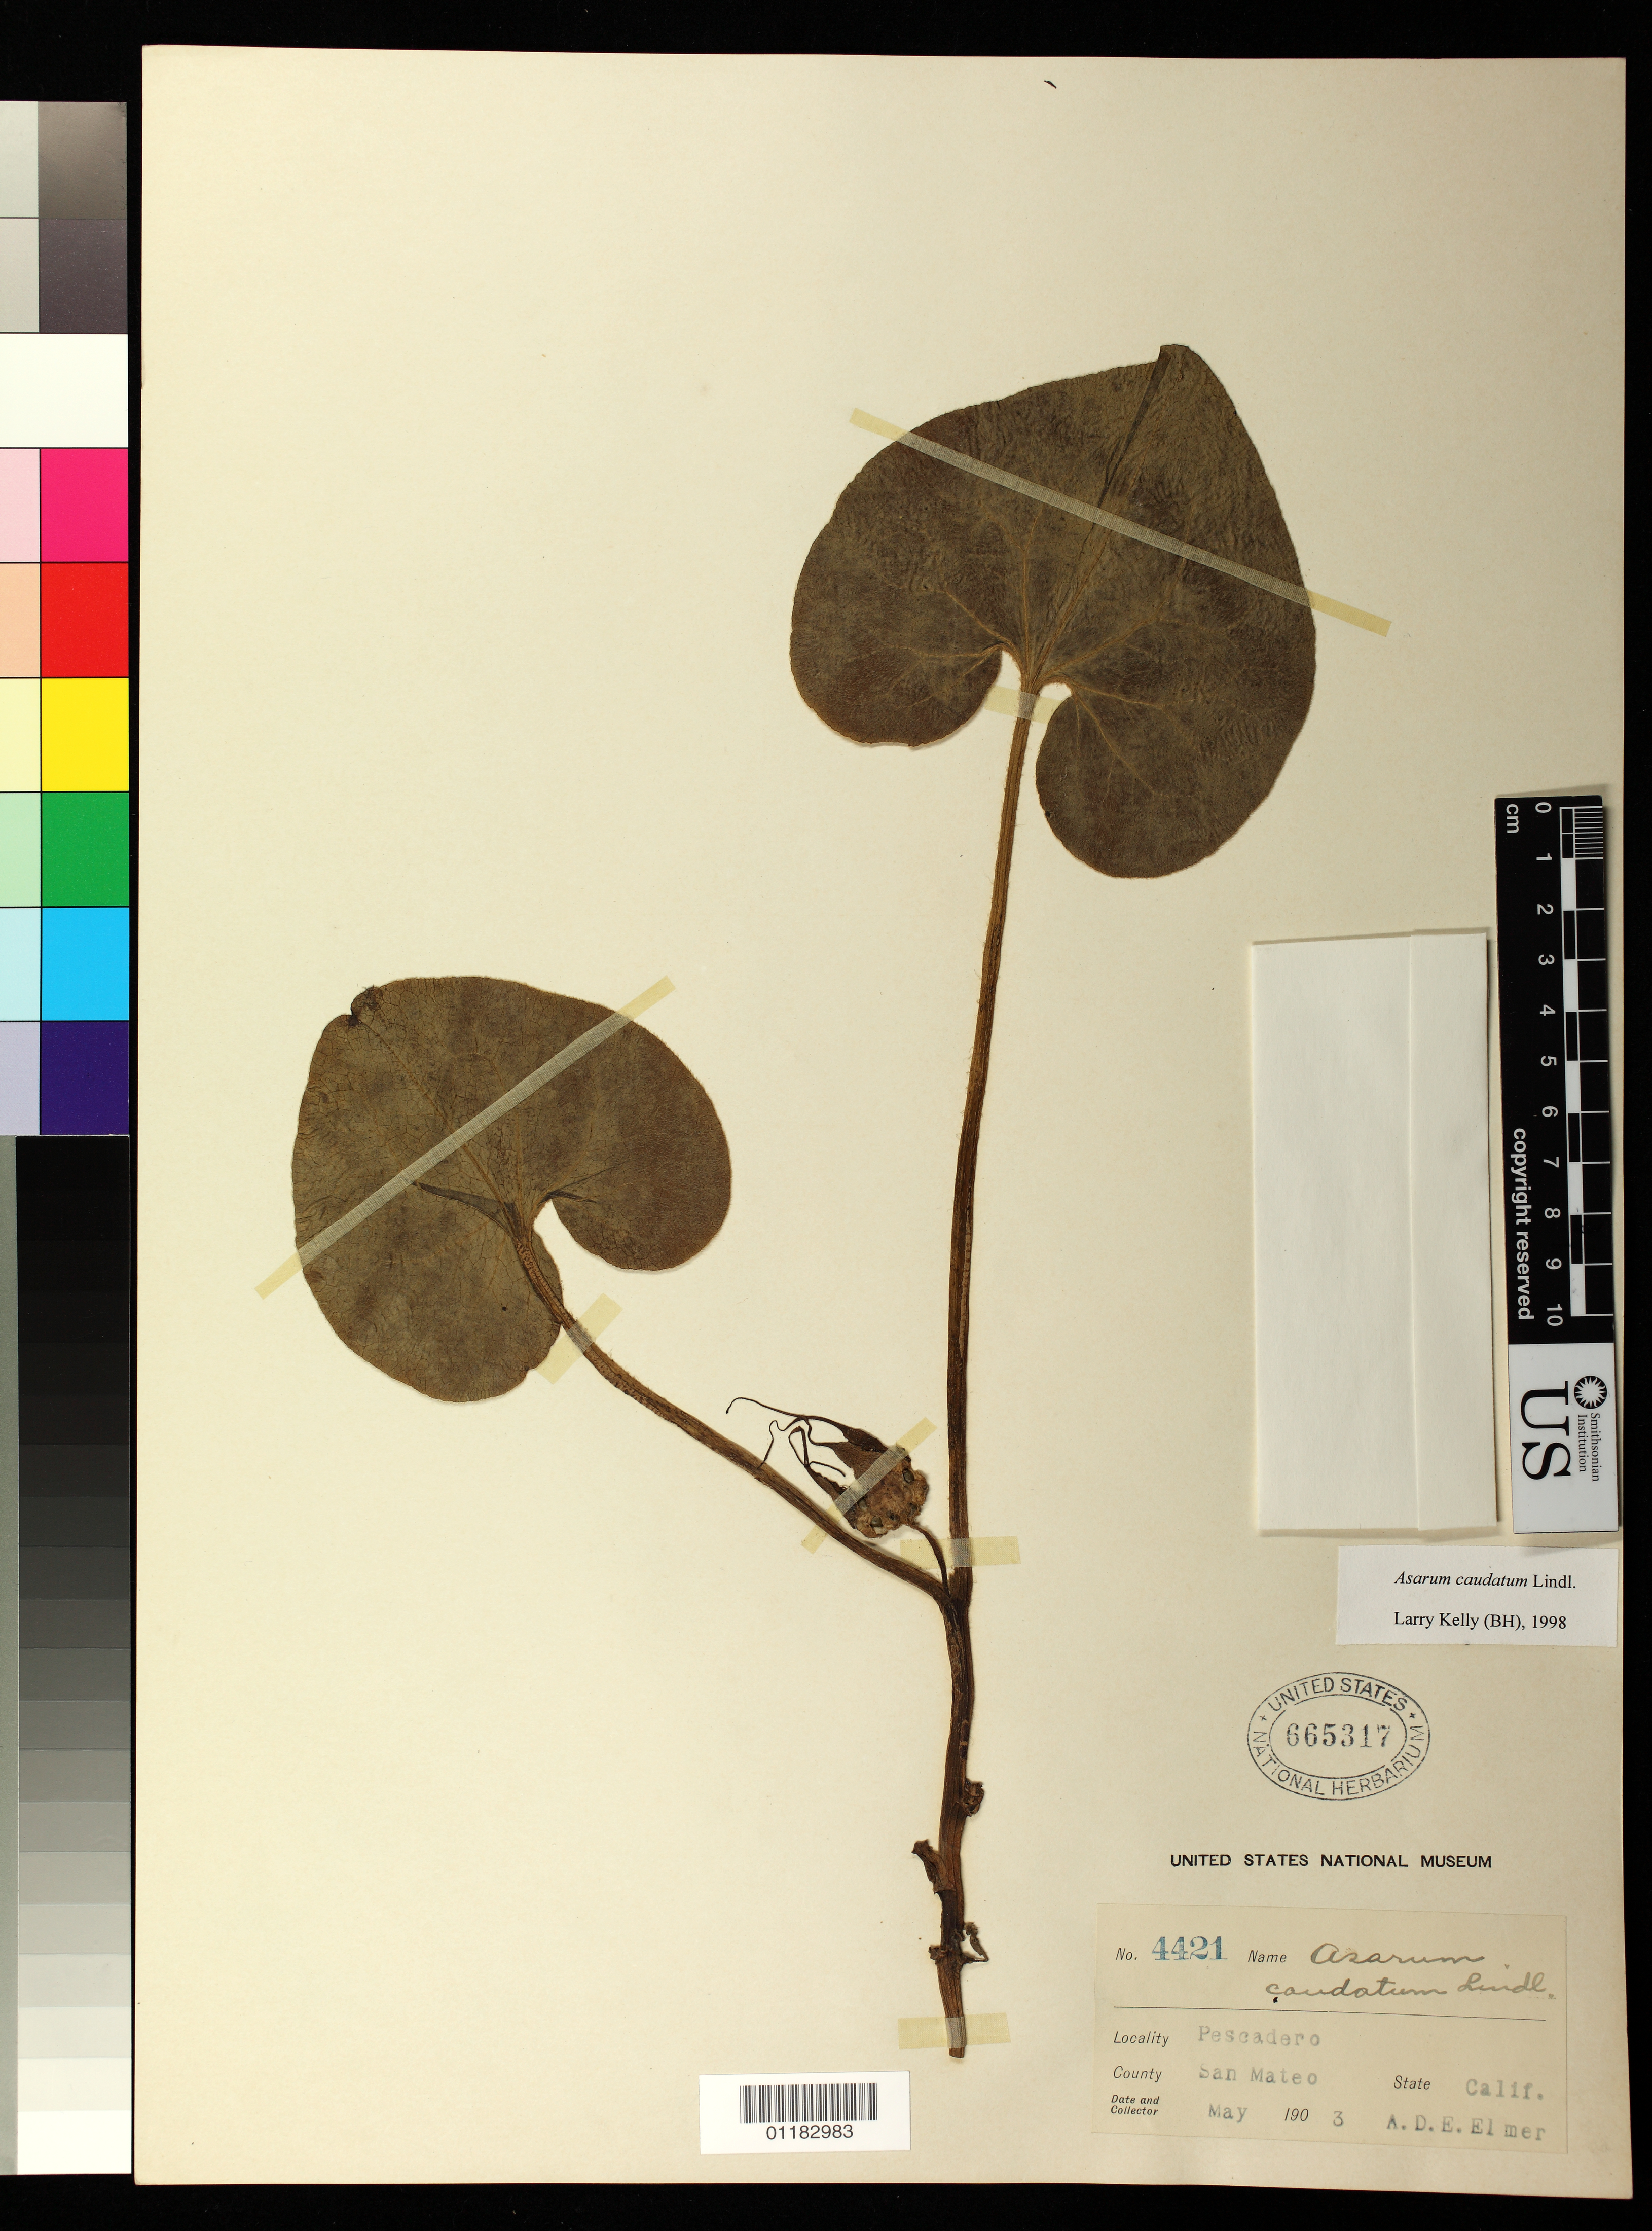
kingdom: Plantae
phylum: Tracheophyta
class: Magnoliopsida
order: Piperales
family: Aristolochiaceae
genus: Asarum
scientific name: Asarum caudatum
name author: Lindl.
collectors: A. D. E. Elmer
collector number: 4421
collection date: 1903-05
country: United States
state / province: California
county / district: San Mateo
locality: Pescadero, San Mateo County.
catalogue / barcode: US 665317